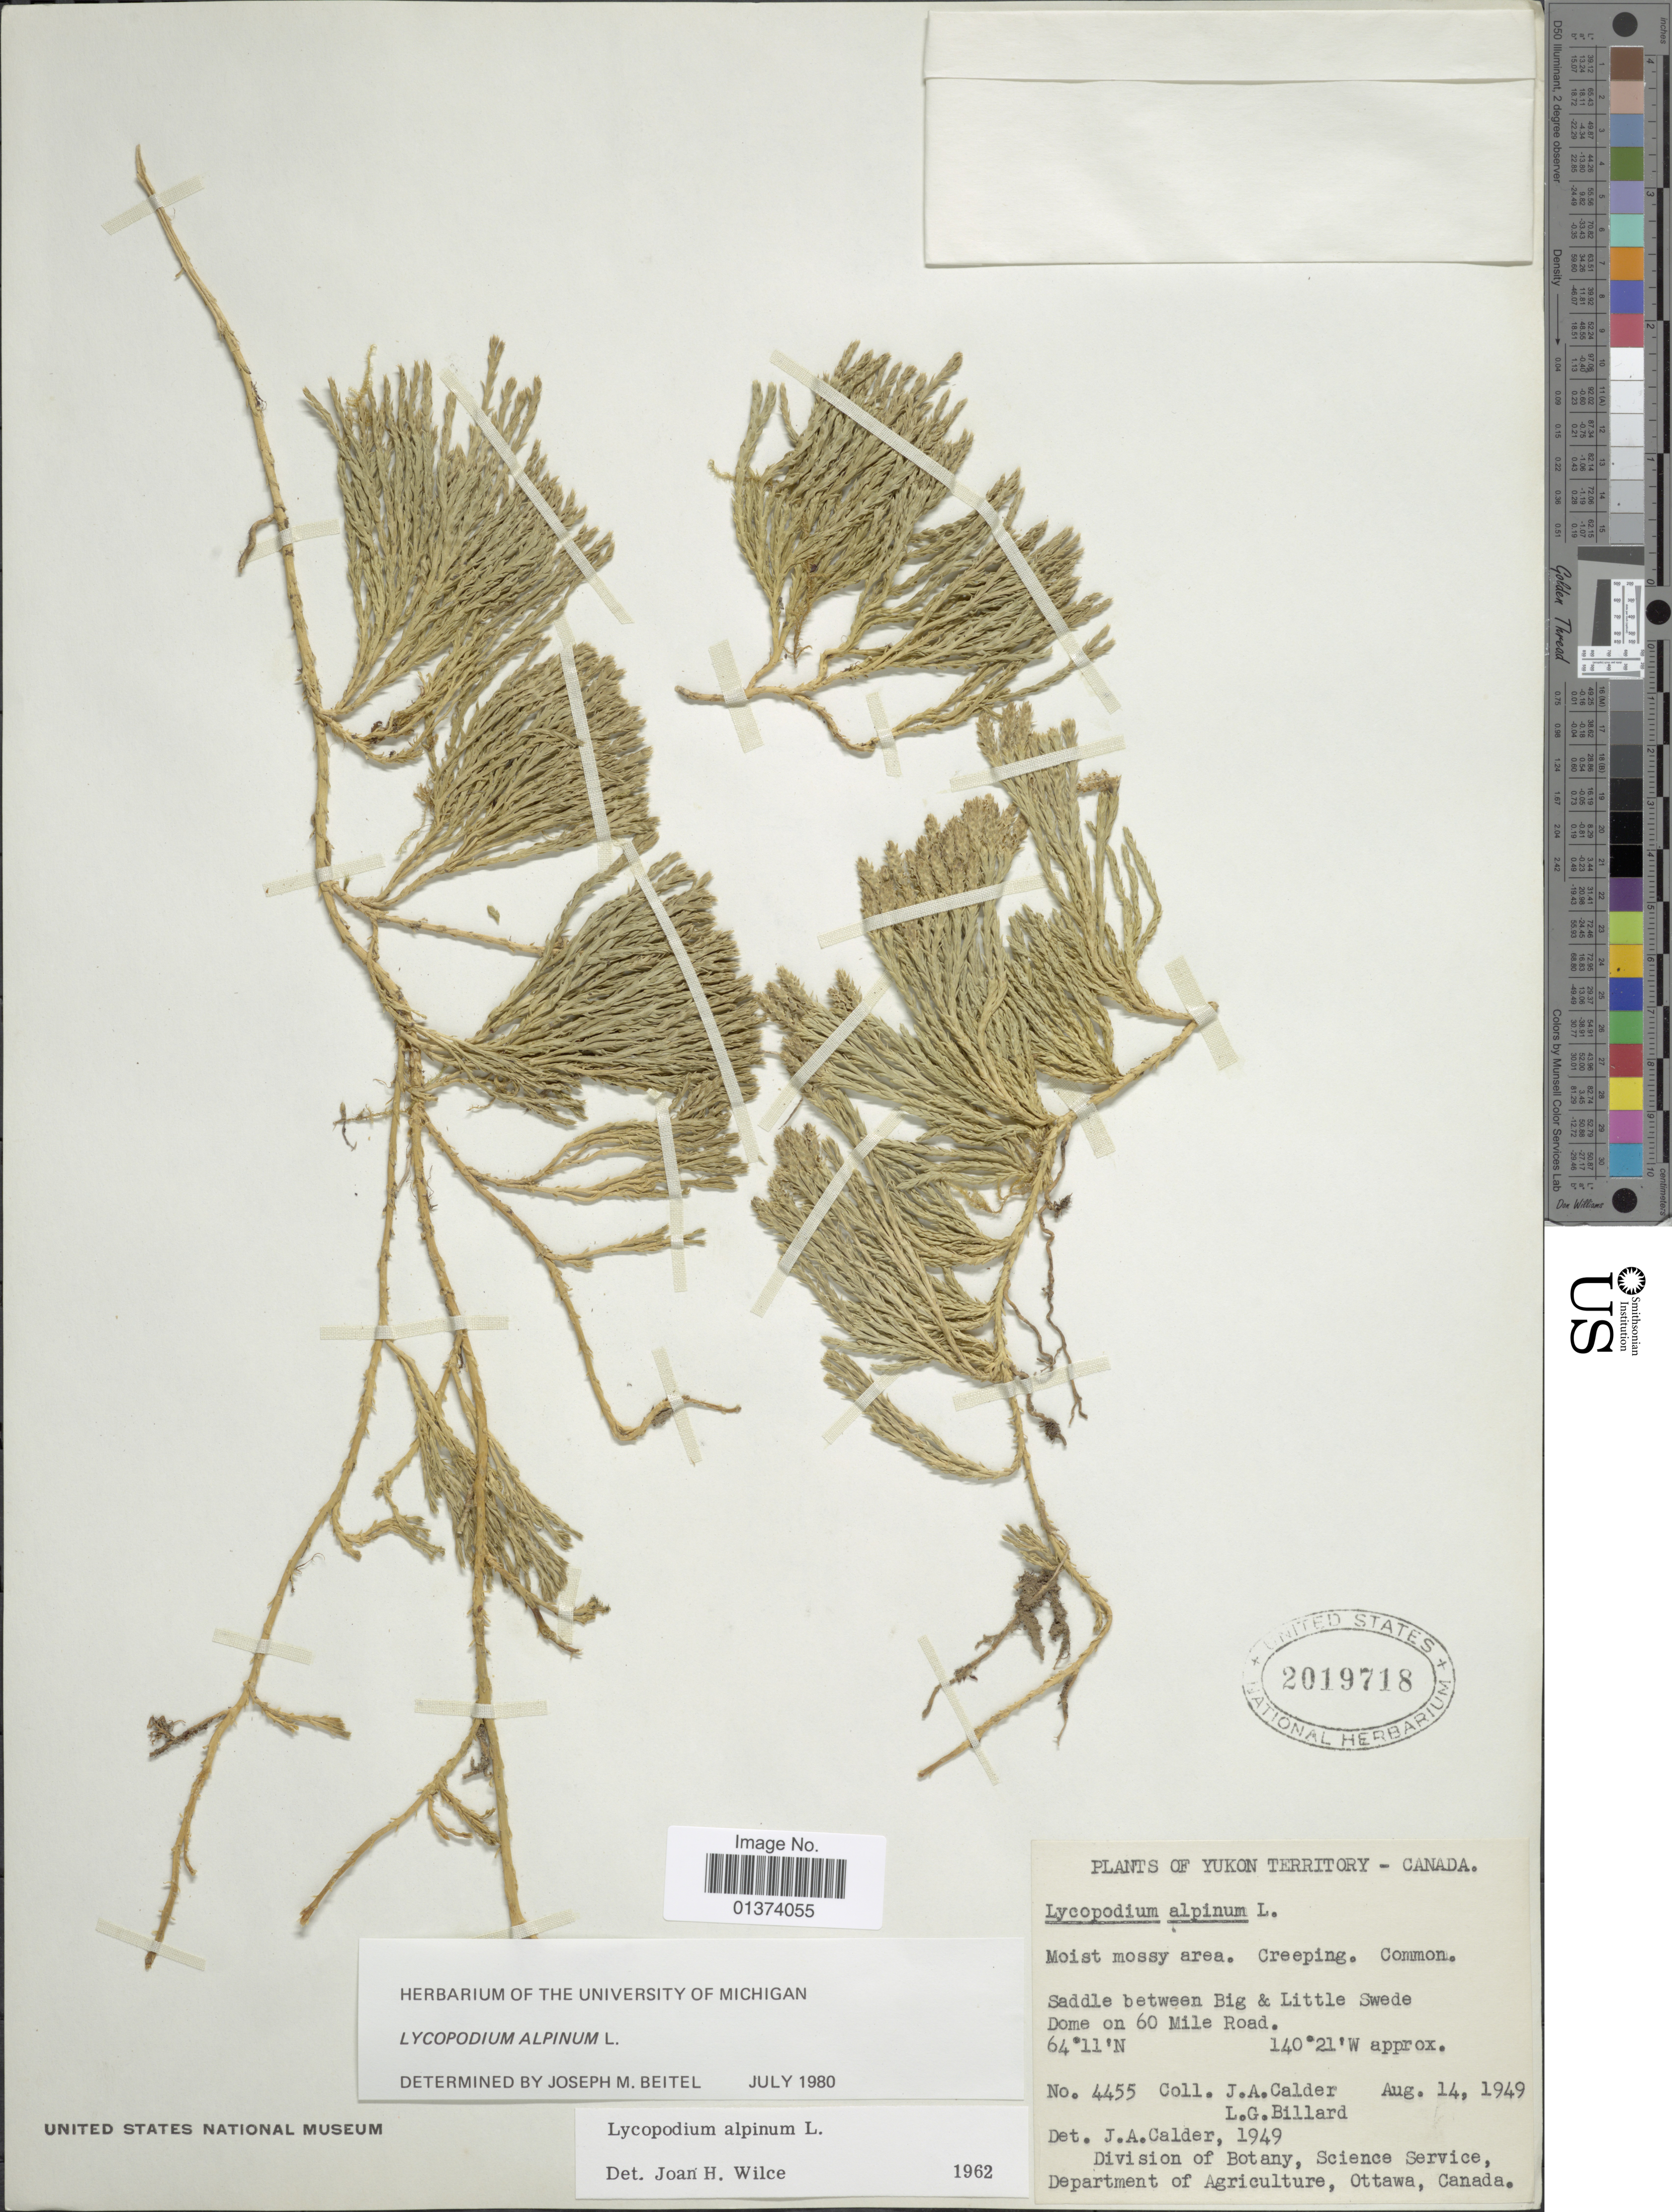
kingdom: Plantae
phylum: Tracheophyta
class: Lycopodiopsida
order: Lycopodiales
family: Lycopodiaceae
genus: Diphasiastrum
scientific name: Diphasiastrum alpinum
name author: (L.) Holub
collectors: J. A. Calder & L. Billard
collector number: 4455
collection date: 1949-08-14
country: Canada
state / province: Yukon Territory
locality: Saddle between Big & Little Swede Dome on 60 Mile Road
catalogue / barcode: US 2019718